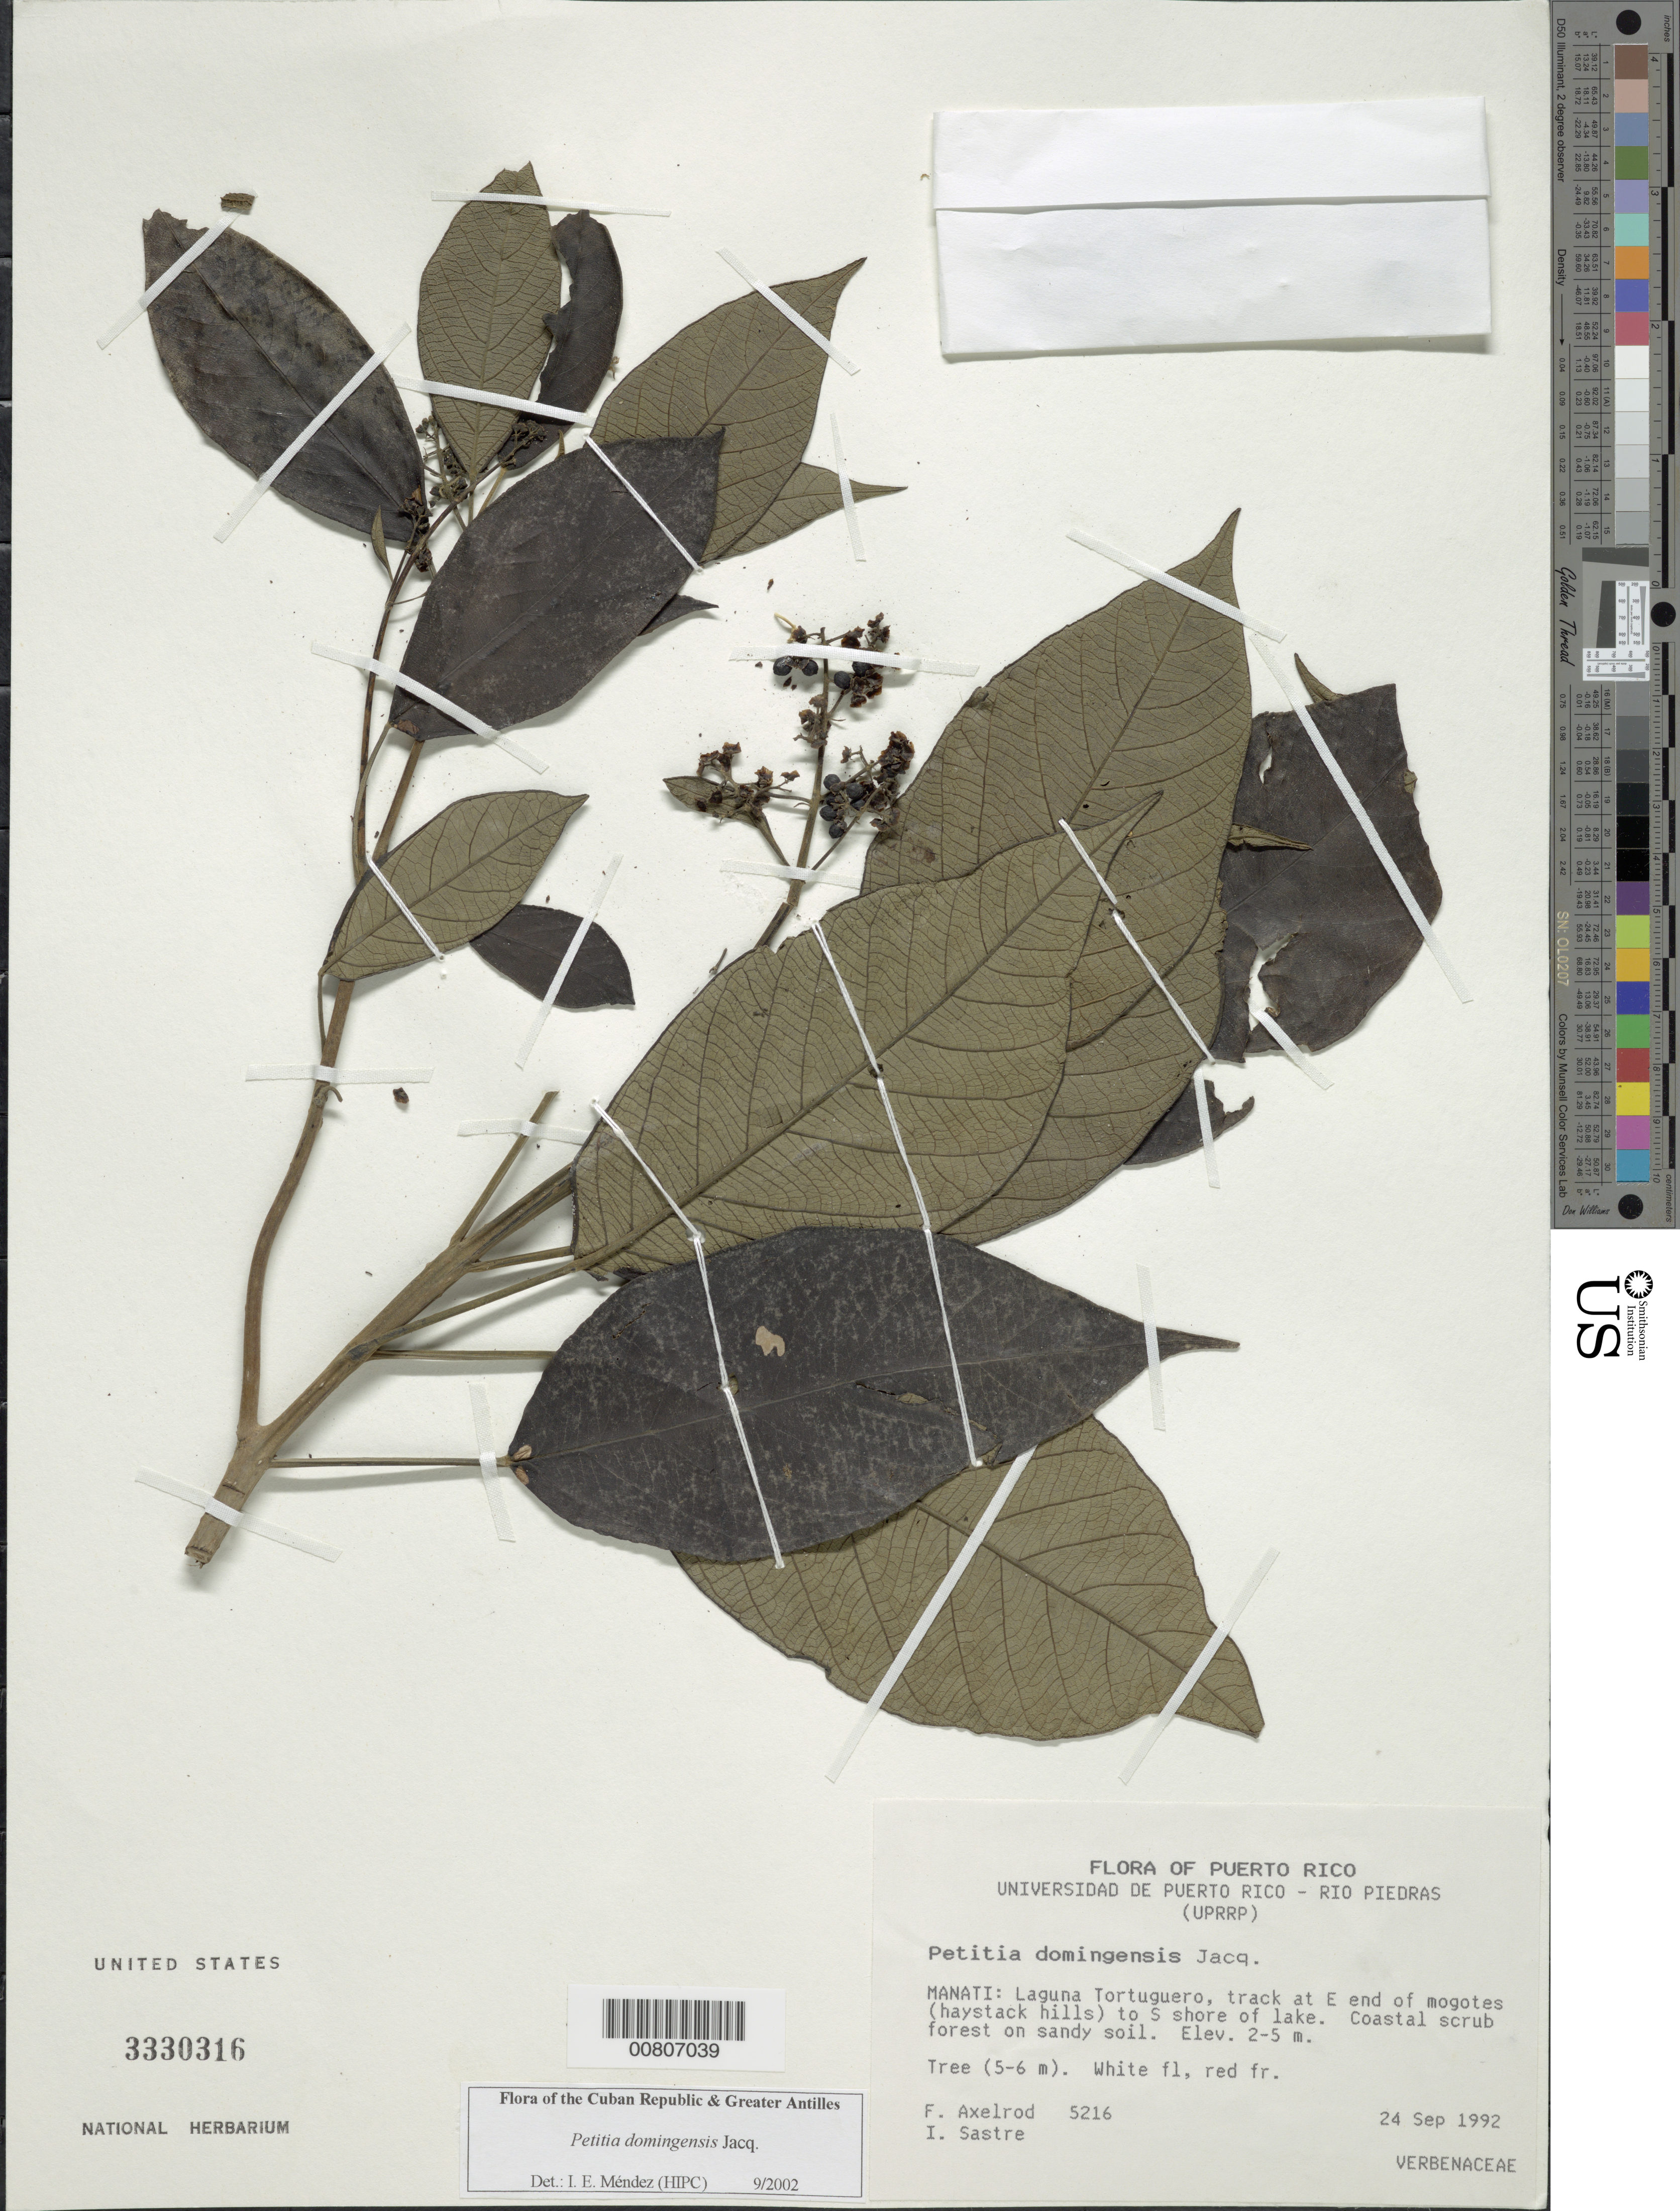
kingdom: Plantae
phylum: Tracheophyta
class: Magnoliopsida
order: Lamiales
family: Lamiaceae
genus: Petitia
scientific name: Petitia domingensis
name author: Jacq.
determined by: Méndez, Isidro E., (HIPC)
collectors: F. S. Axelrod & I. Sastre-de Jesús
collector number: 5216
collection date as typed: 24 Sep 1992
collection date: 1992-09-24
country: Puerto Rico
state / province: Manatí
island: Puerto Rico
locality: Manati, Laguna Tortuguero, E end to S shore of lake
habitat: Coastal scrub forest on sandy soil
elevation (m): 2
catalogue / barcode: US 3330316